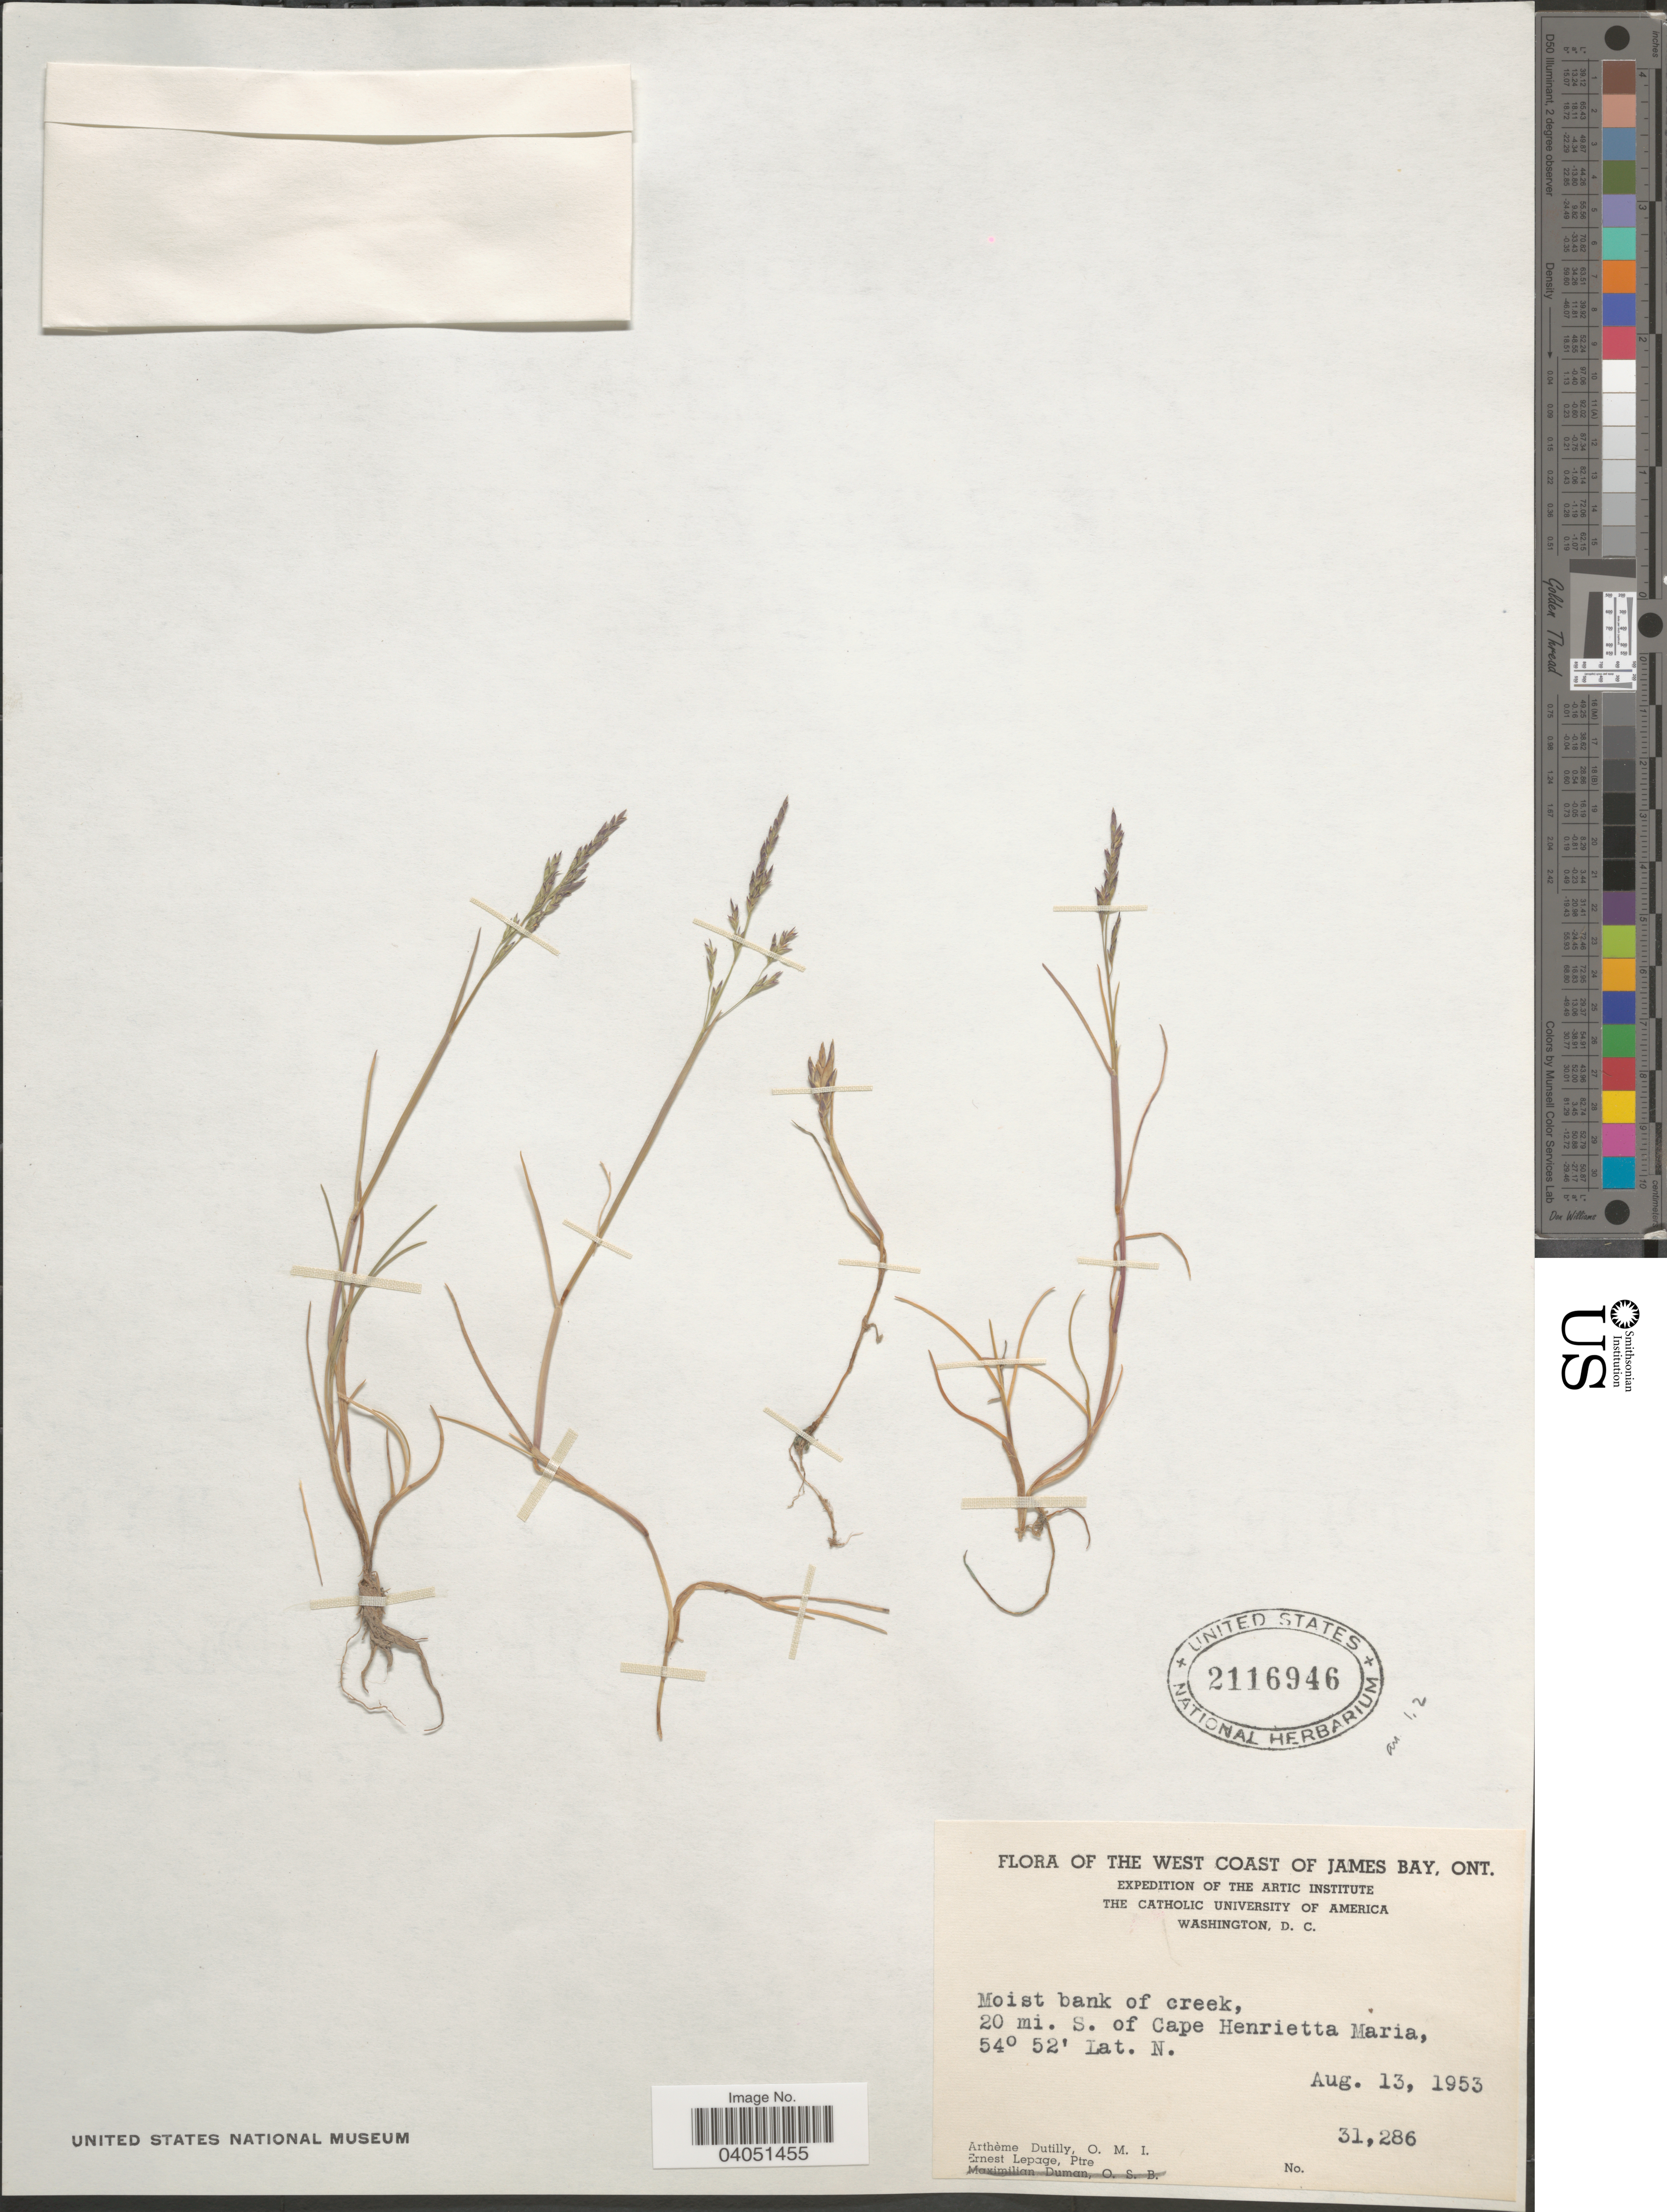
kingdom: Plantae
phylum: Tracheophyta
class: Liliopsida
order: Poales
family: Poaceae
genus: Puccinellia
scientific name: Puccinellia phryganodes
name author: (Trin.) Scribn. & Merr.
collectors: A. Dutilly & E. Lepage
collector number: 31286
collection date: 1953-08-13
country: Canada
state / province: Ontario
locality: The West Coast of James Bay. Moist bank of creek, 20 mi. S. of Cape Henrietta Maria.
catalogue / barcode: US 2116946